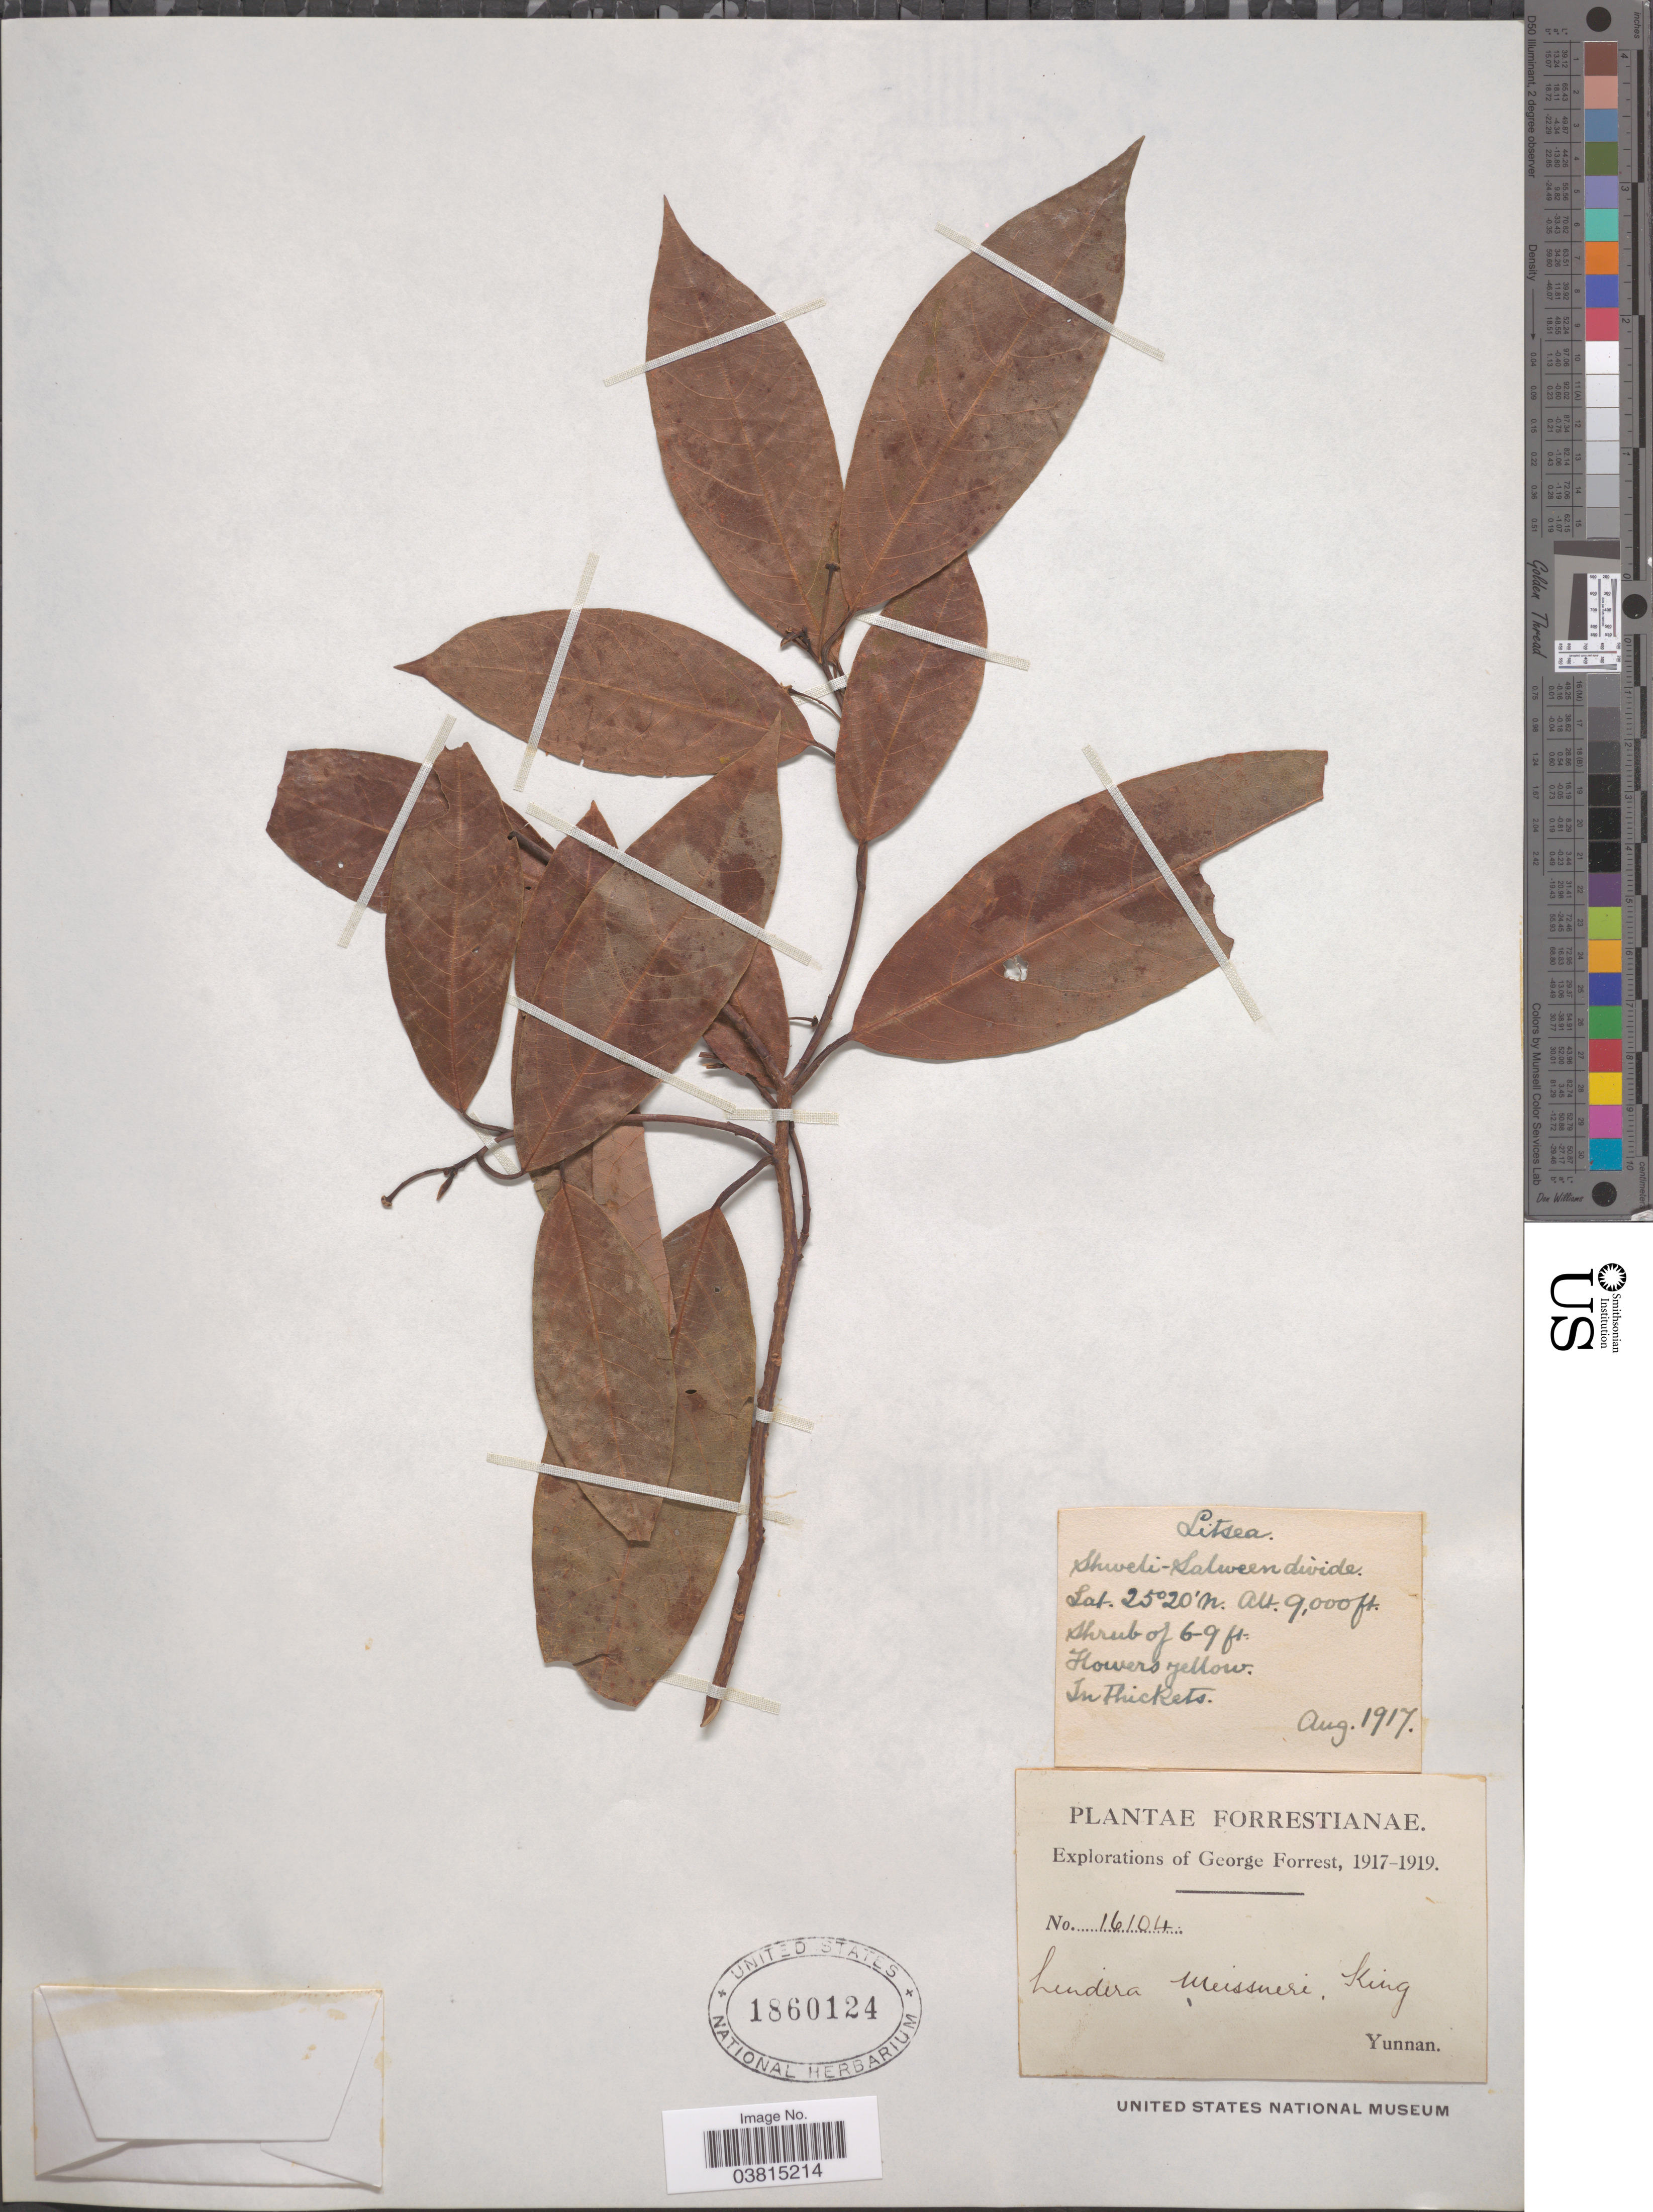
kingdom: Plantae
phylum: Tracheophyta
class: Magnoliopsida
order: Laurales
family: Lauraceae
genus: Lindera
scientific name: Lindera meissneri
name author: Hook. f.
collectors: G. Forrest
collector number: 16104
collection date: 1917-08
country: China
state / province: Yunnan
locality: Shweli-Salween divide.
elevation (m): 2743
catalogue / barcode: US 1860124